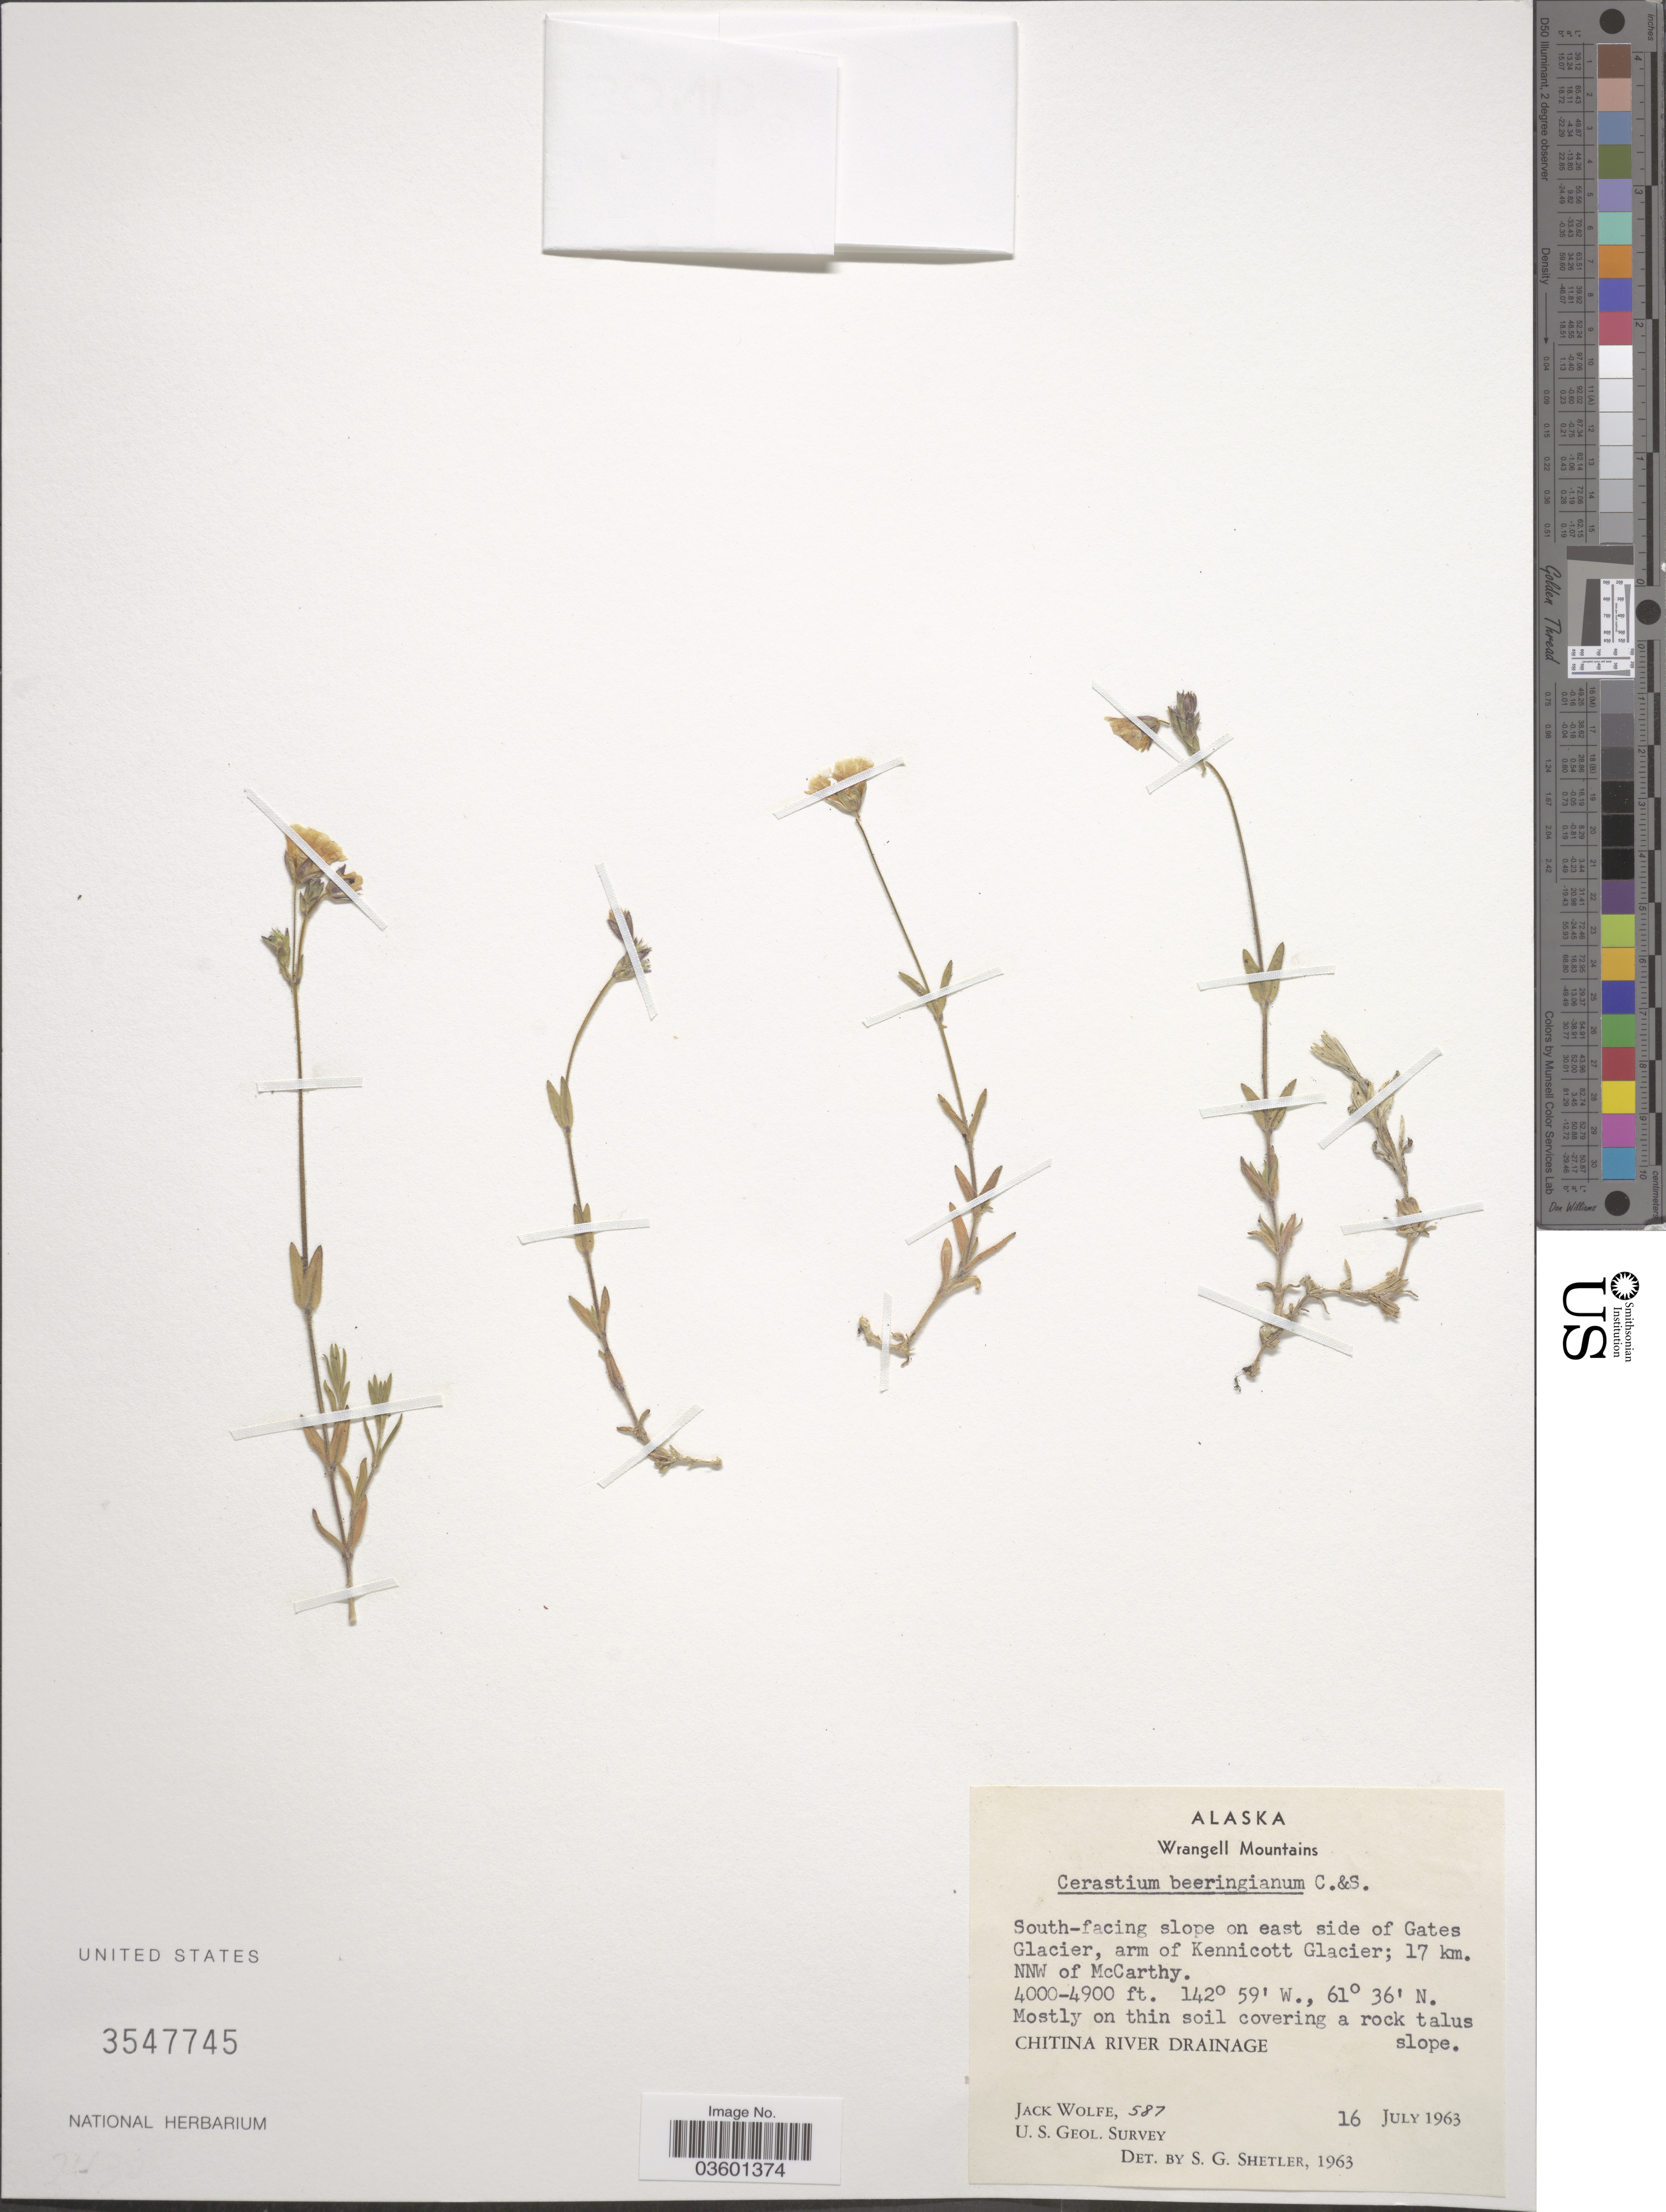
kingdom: Plantae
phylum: Tracheophyta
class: Magnoliopsida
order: Caryophyllales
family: Caryophyllaceae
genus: Cerastium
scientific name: Cerastium beeringianum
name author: Cham. & Schltdl.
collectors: J. Wolfe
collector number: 587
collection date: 1963-07-16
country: United States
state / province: Alaska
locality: Wrangell Mountains. South-facing slope on east side of Gates Glacier, arm of Kennicott Glacier; 17 km. NNW of McCarthy. Chitina River Drainage.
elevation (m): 122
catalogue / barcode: US 3547745